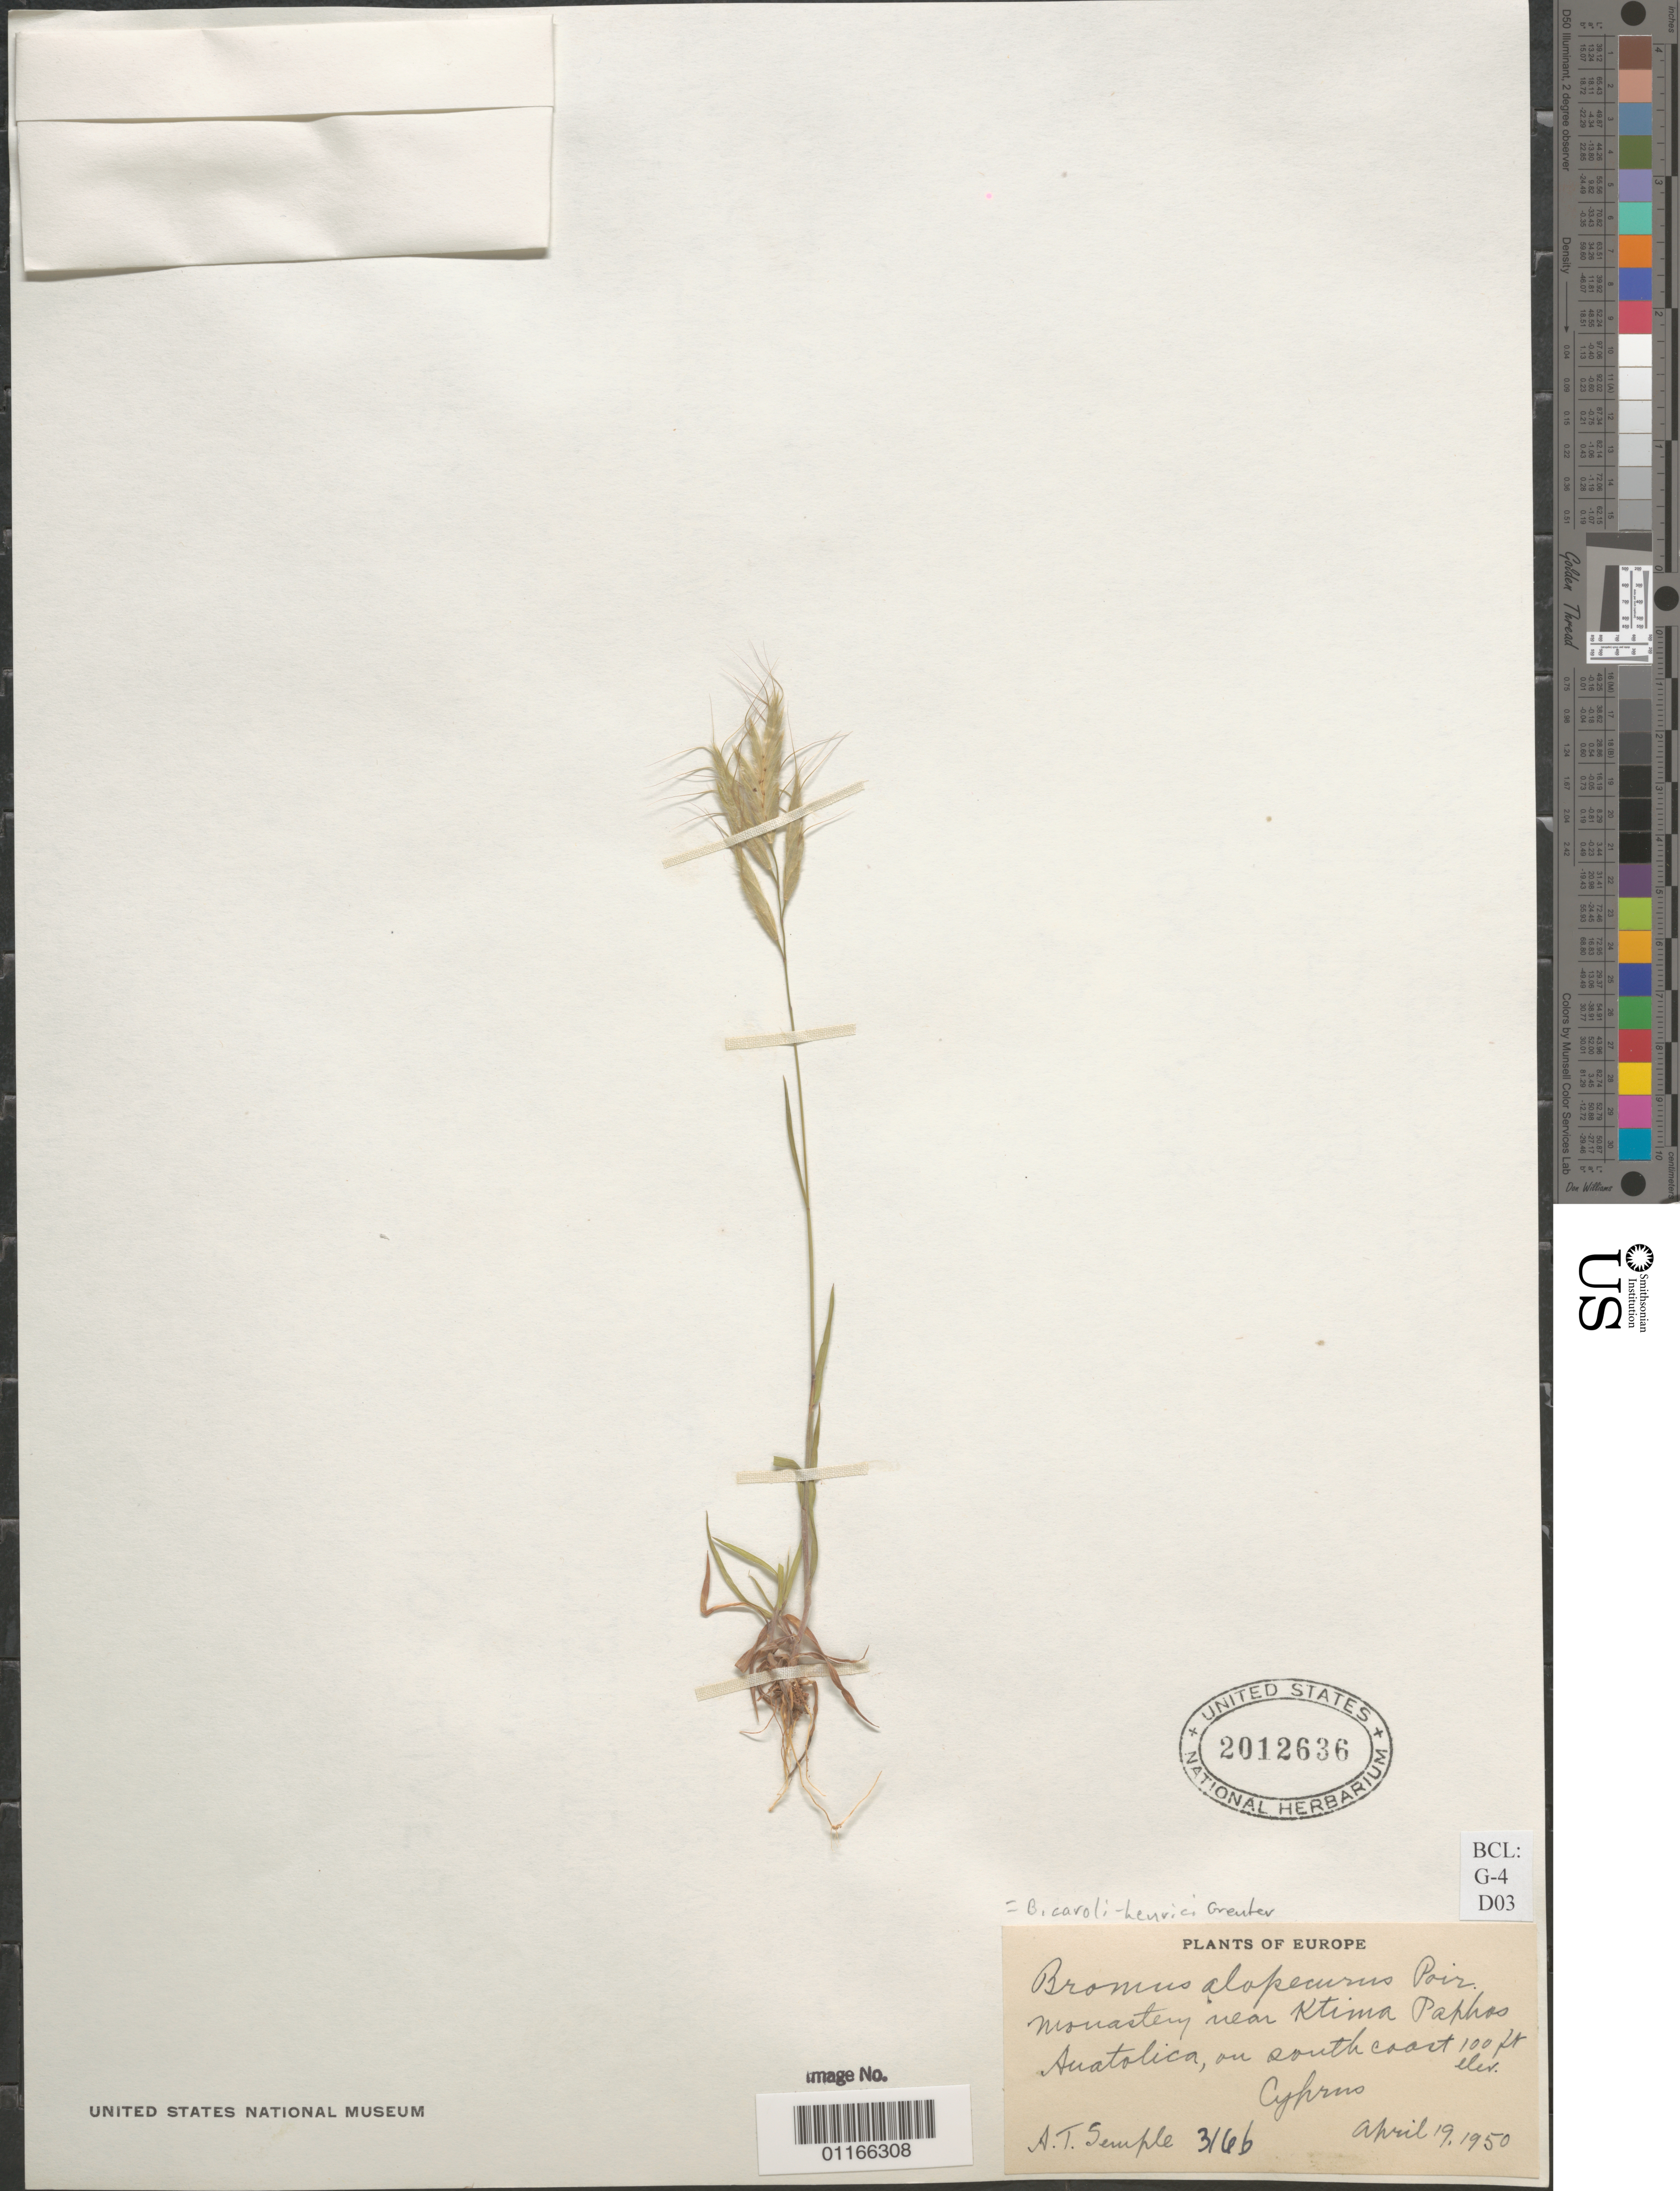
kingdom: Plantae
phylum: Tracheophyta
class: Liliopsida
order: Poales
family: Poaceae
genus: Bromus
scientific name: Bromus caroli-henrici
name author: Greuter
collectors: A. Semple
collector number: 3166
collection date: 1950-04-19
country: Cyprus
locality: monastery near Ktima Paphas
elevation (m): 30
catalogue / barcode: US 2012636